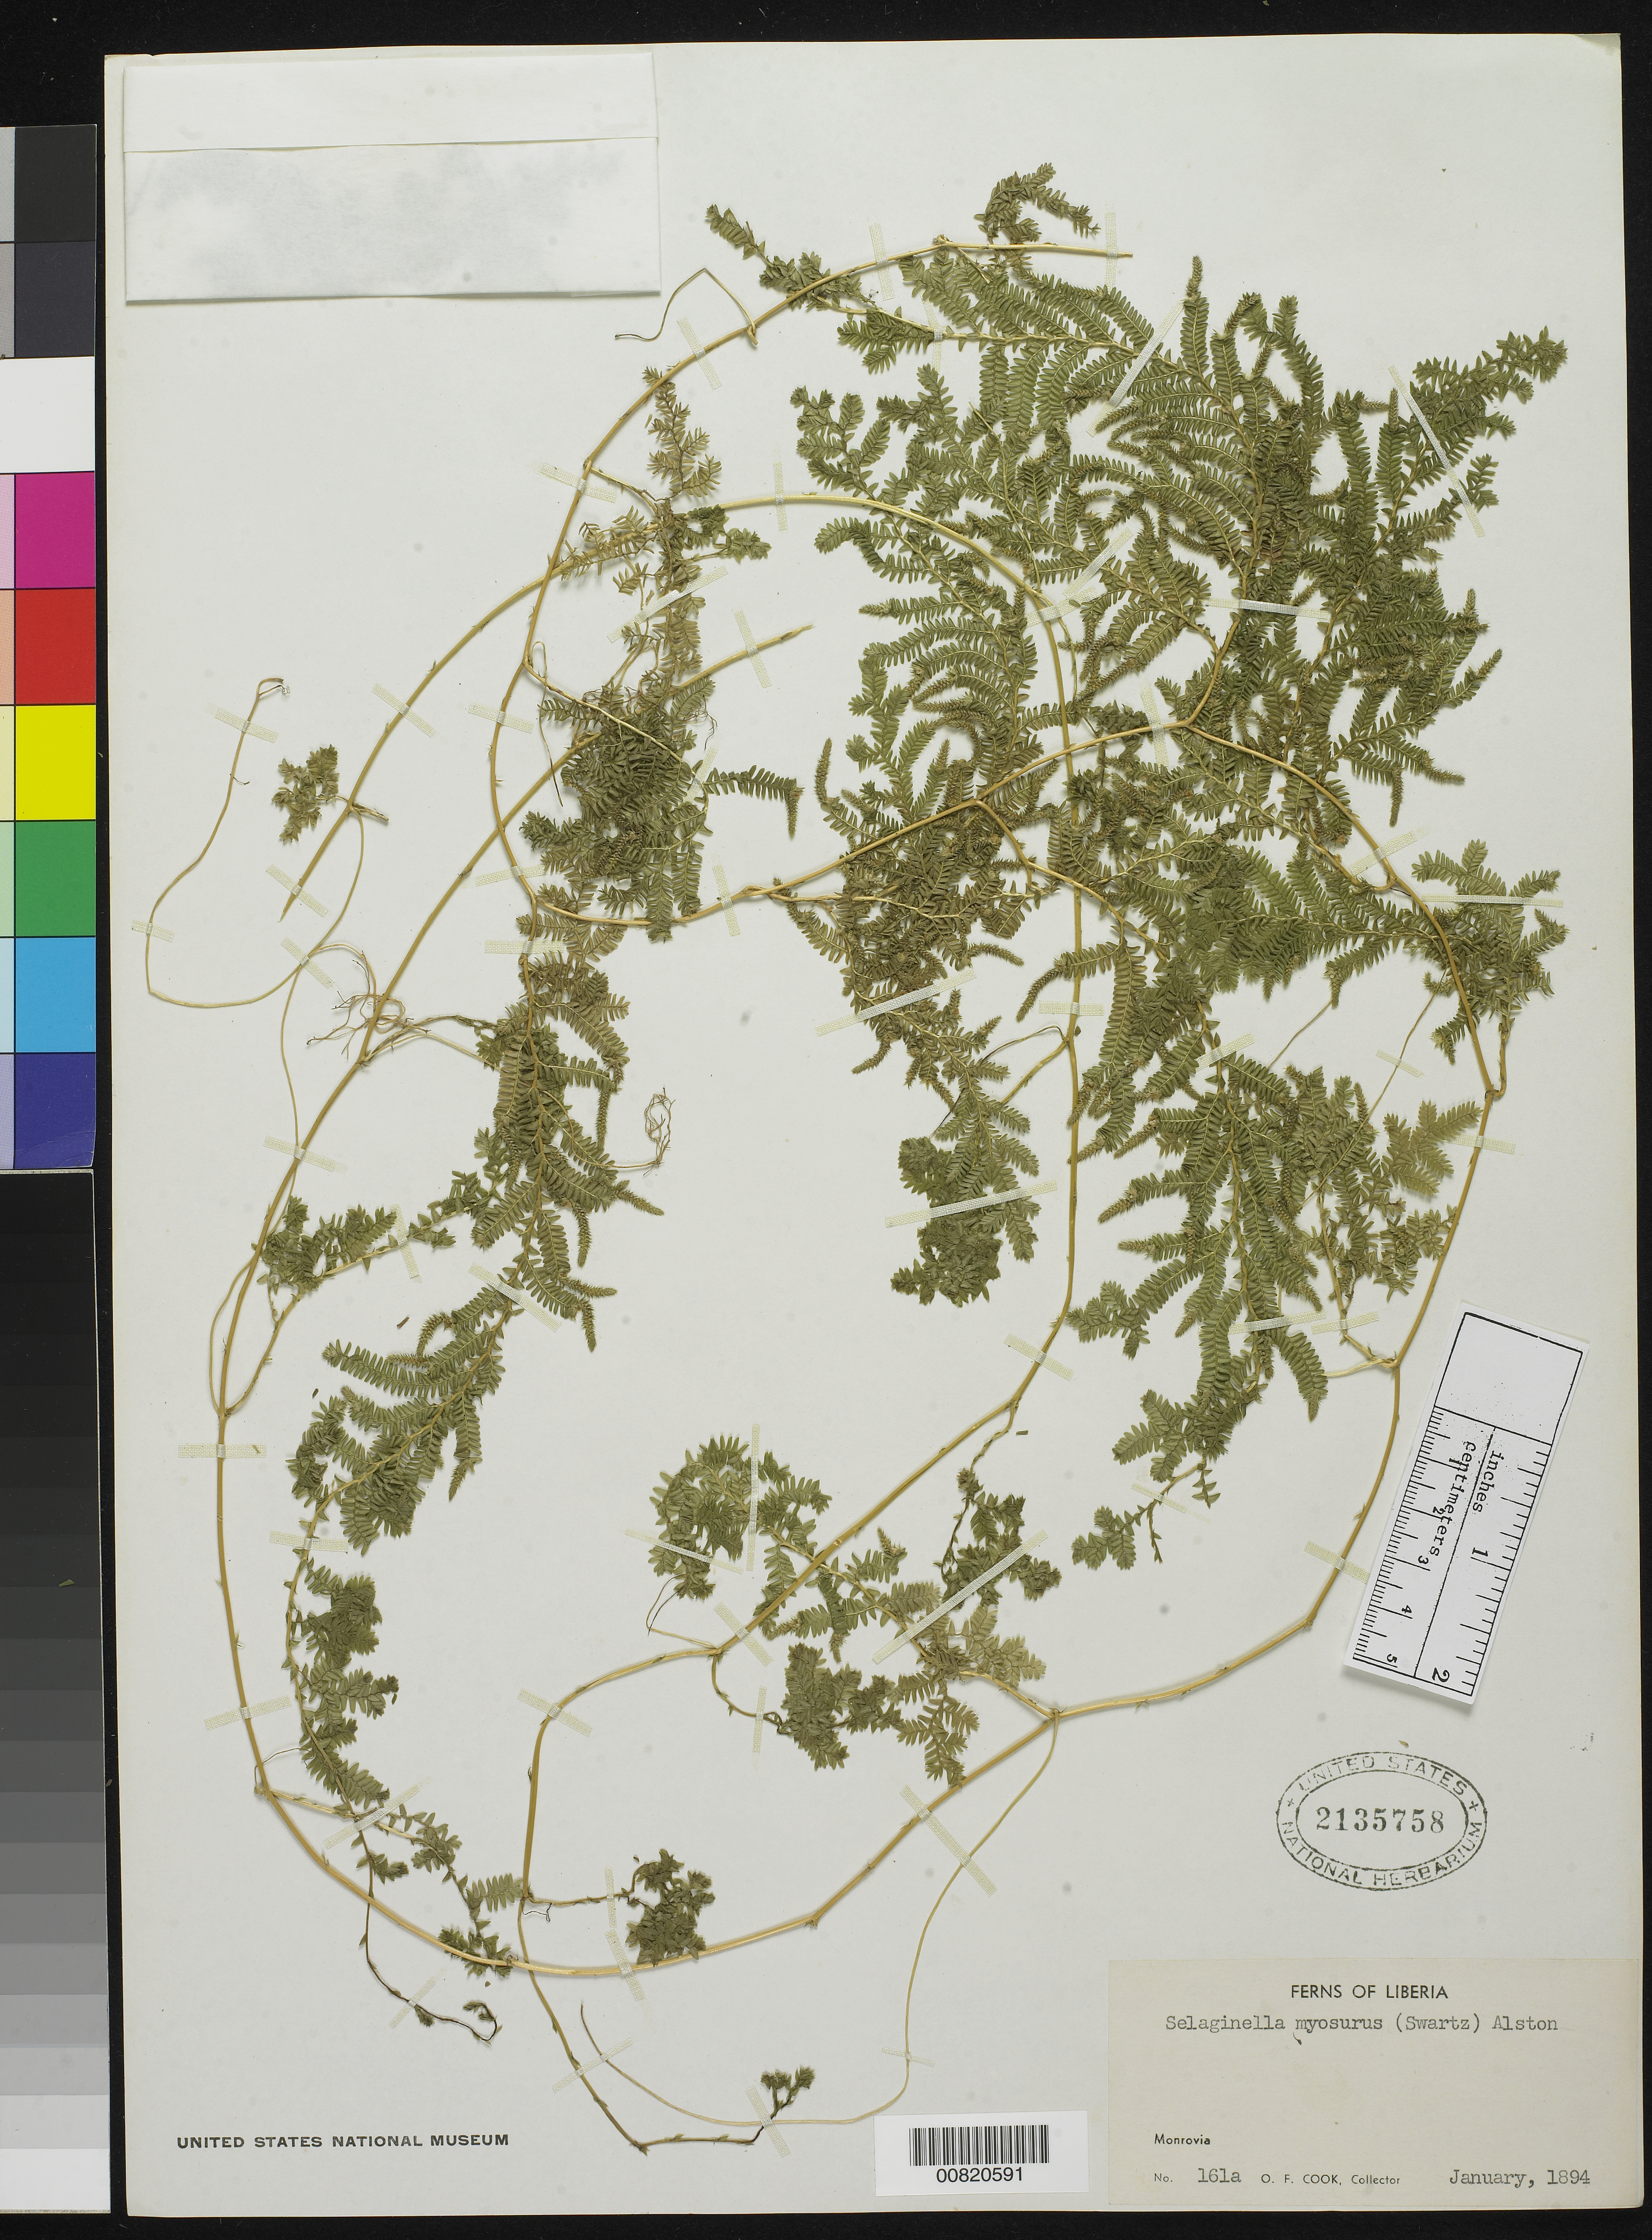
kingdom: Plantae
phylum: Tracheophyta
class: Lycopodiopsida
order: Selaginellales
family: Selaginellaceae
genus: Selaginella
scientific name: Selaginella myosurus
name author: (Sw.) Alston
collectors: O. F. Cook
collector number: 161a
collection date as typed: Jan 1894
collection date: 1894-01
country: Liberia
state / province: Montserrado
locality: Monrovia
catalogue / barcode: US 2135758